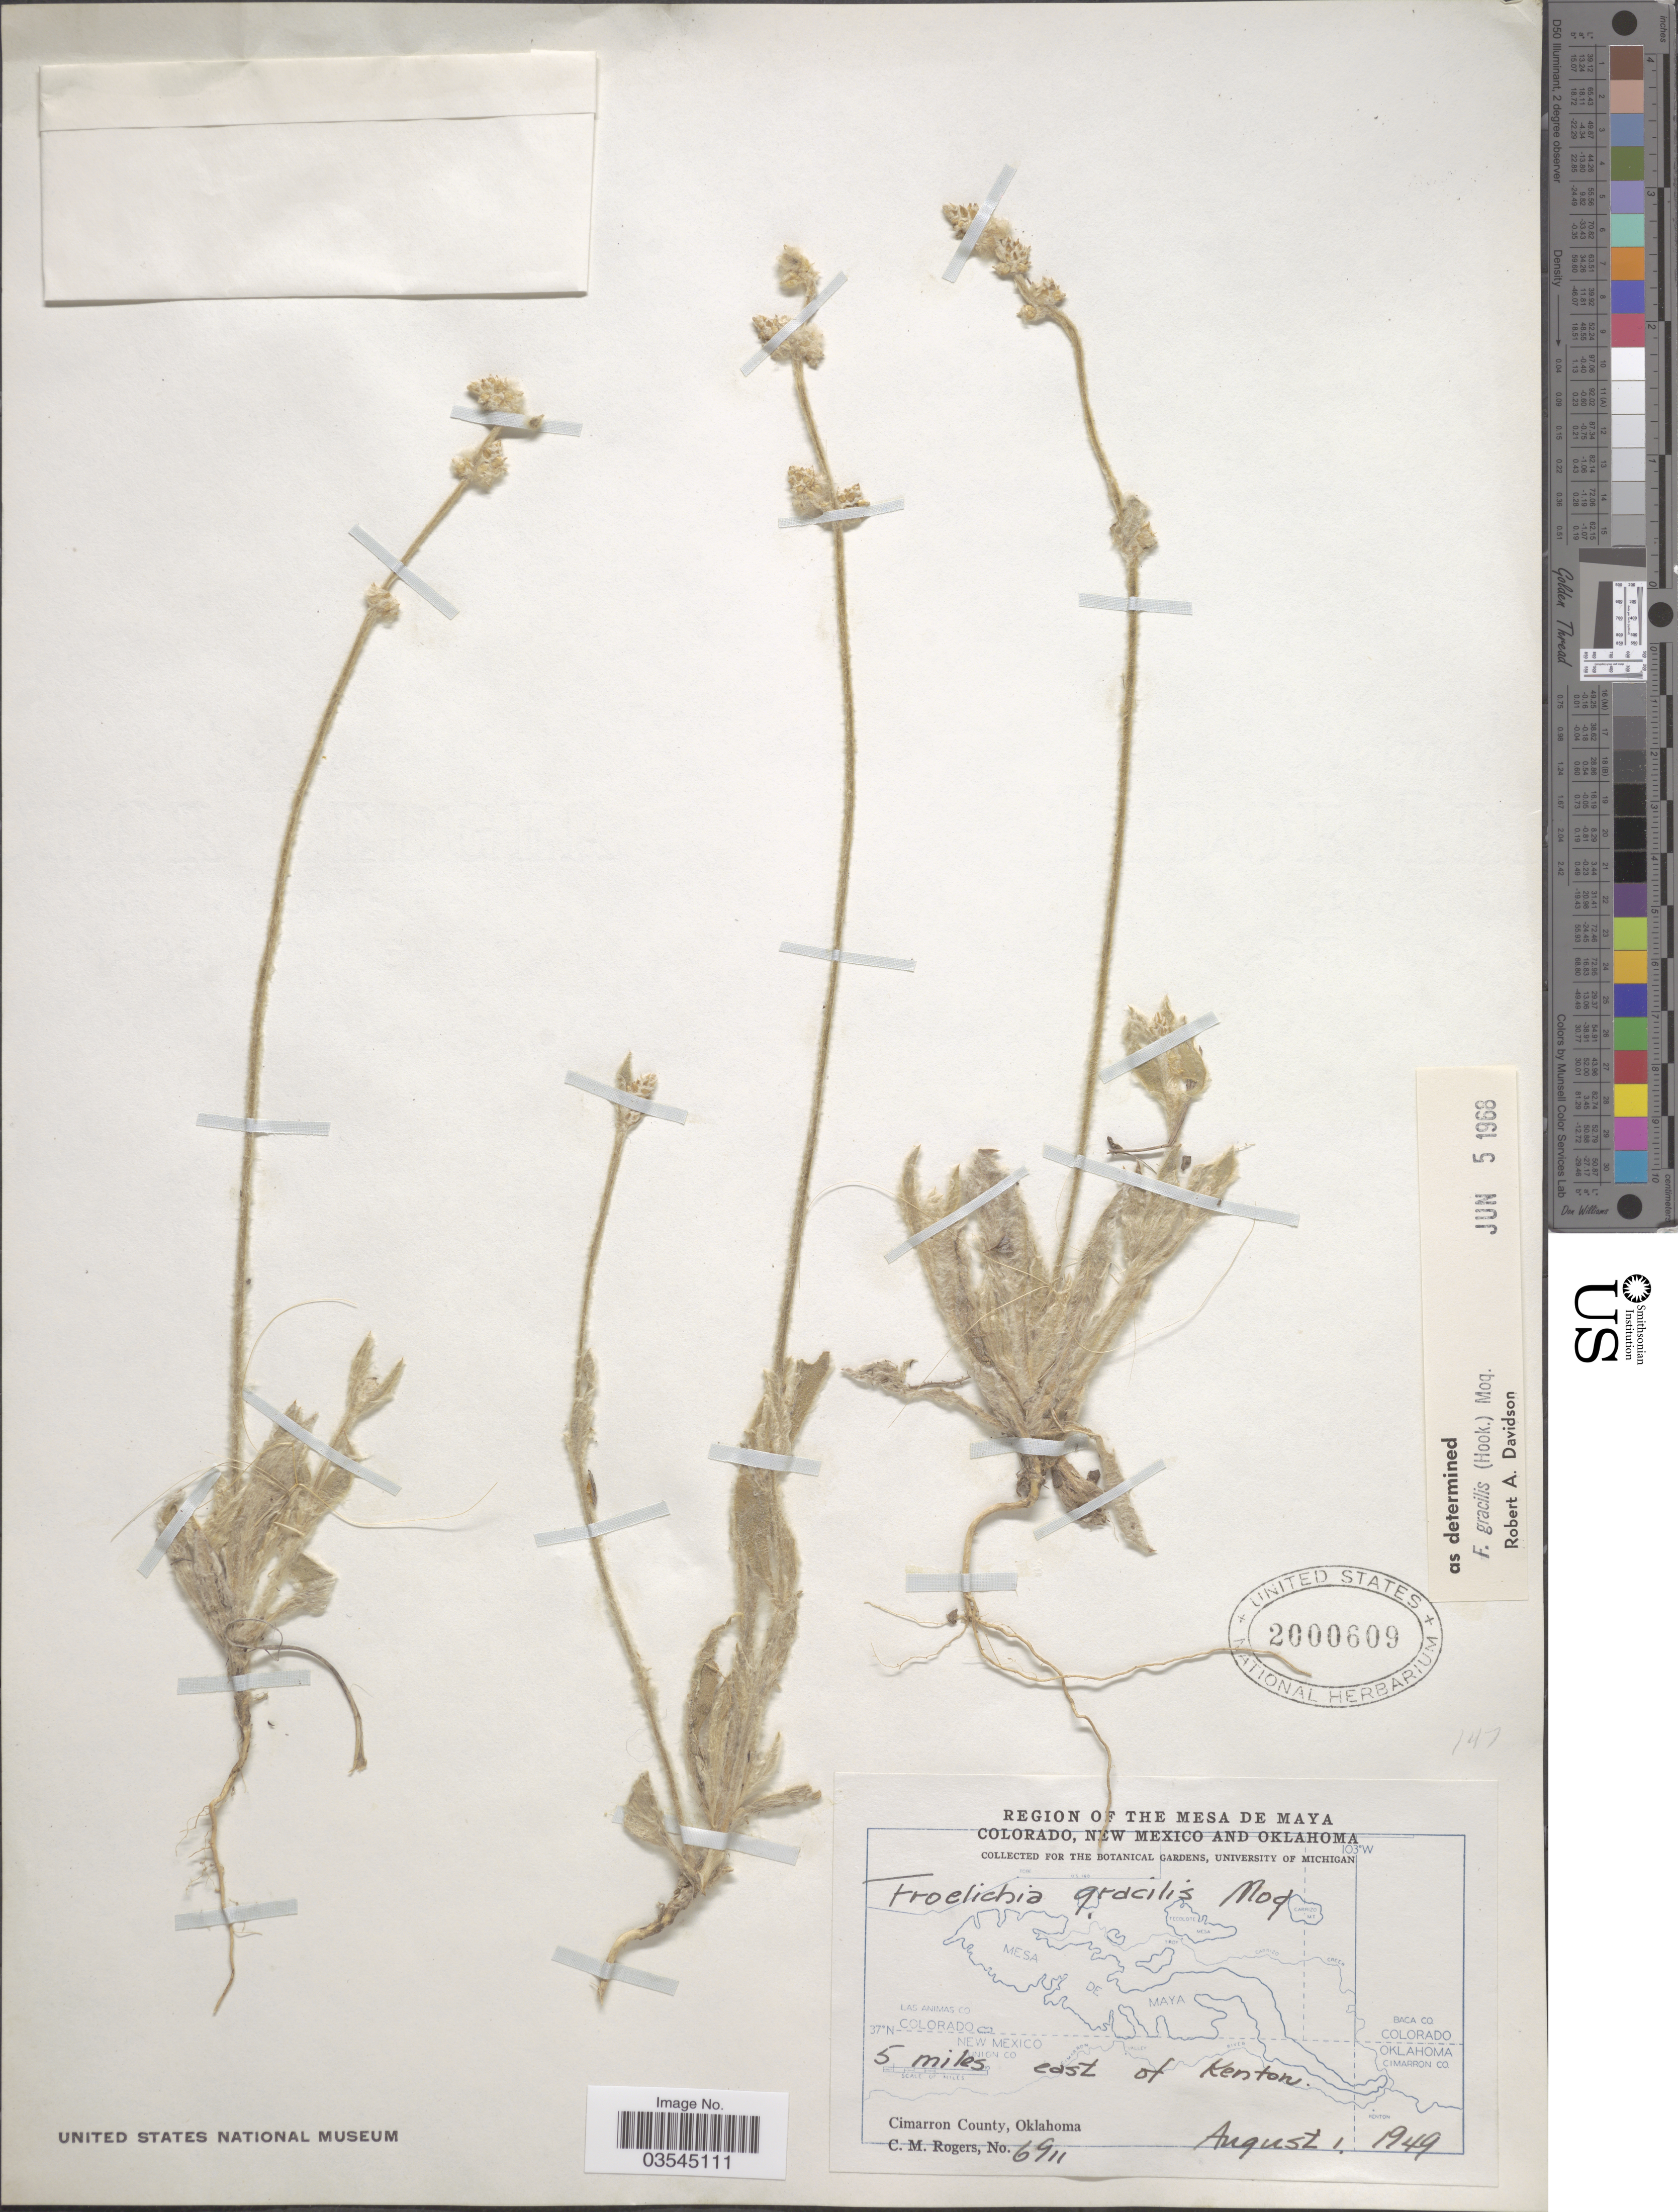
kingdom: Plantae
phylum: Tracheophyta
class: Magnoliopsida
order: Caryophyllales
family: Amaranthaceae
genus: Froelichia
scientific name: Froelichia gracilis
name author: (Hook.) Moq.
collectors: C. M. Rogers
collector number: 6911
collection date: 1949-08-01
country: United States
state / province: Oklahoma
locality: The Mesa de Maya. 5 miles east of Kenton. Cimarron County.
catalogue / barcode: US 2000609